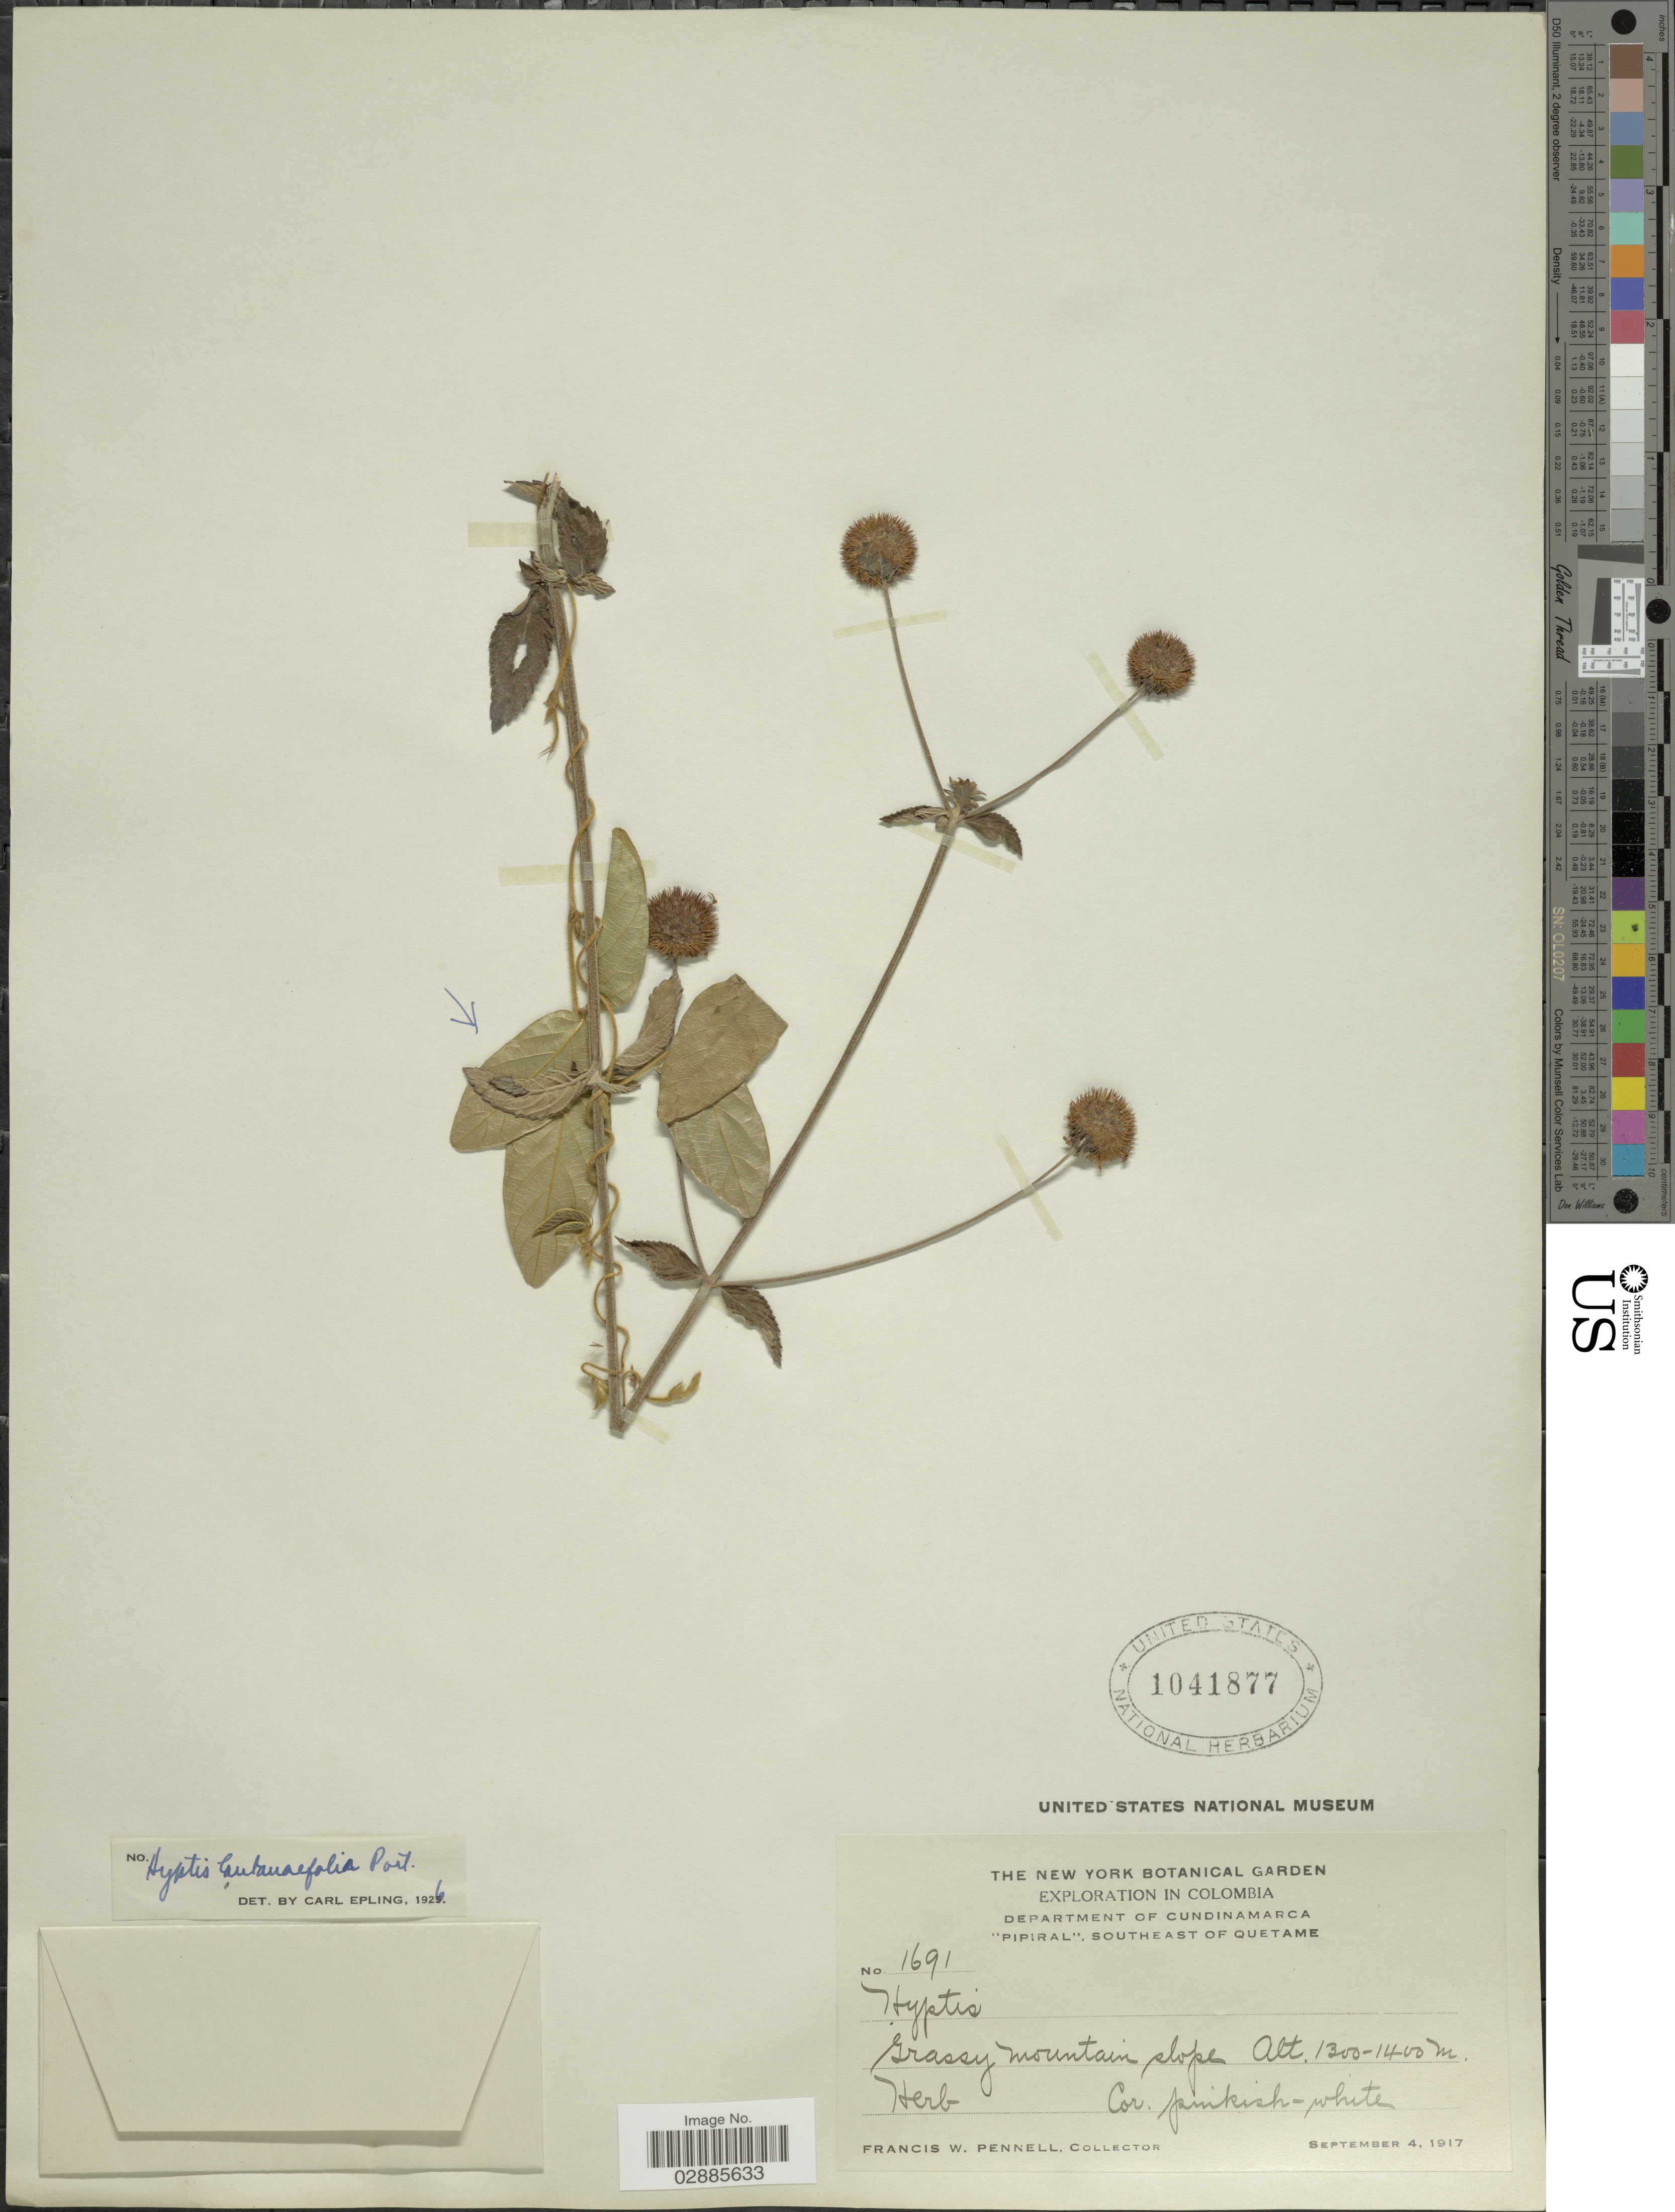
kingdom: Plantae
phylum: Tracheophyta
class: Magnoliopsida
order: Lamiales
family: Lamiaceae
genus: Hyptis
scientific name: Hyptis lantanifolia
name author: Poit.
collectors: F. W. Pennell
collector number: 1691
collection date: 1917-09-04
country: Colombia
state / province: Cundinamarca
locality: Department of Cundinamarca. "Piripal", southeast of Quetame.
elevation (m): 1300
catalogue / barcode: US 1041877